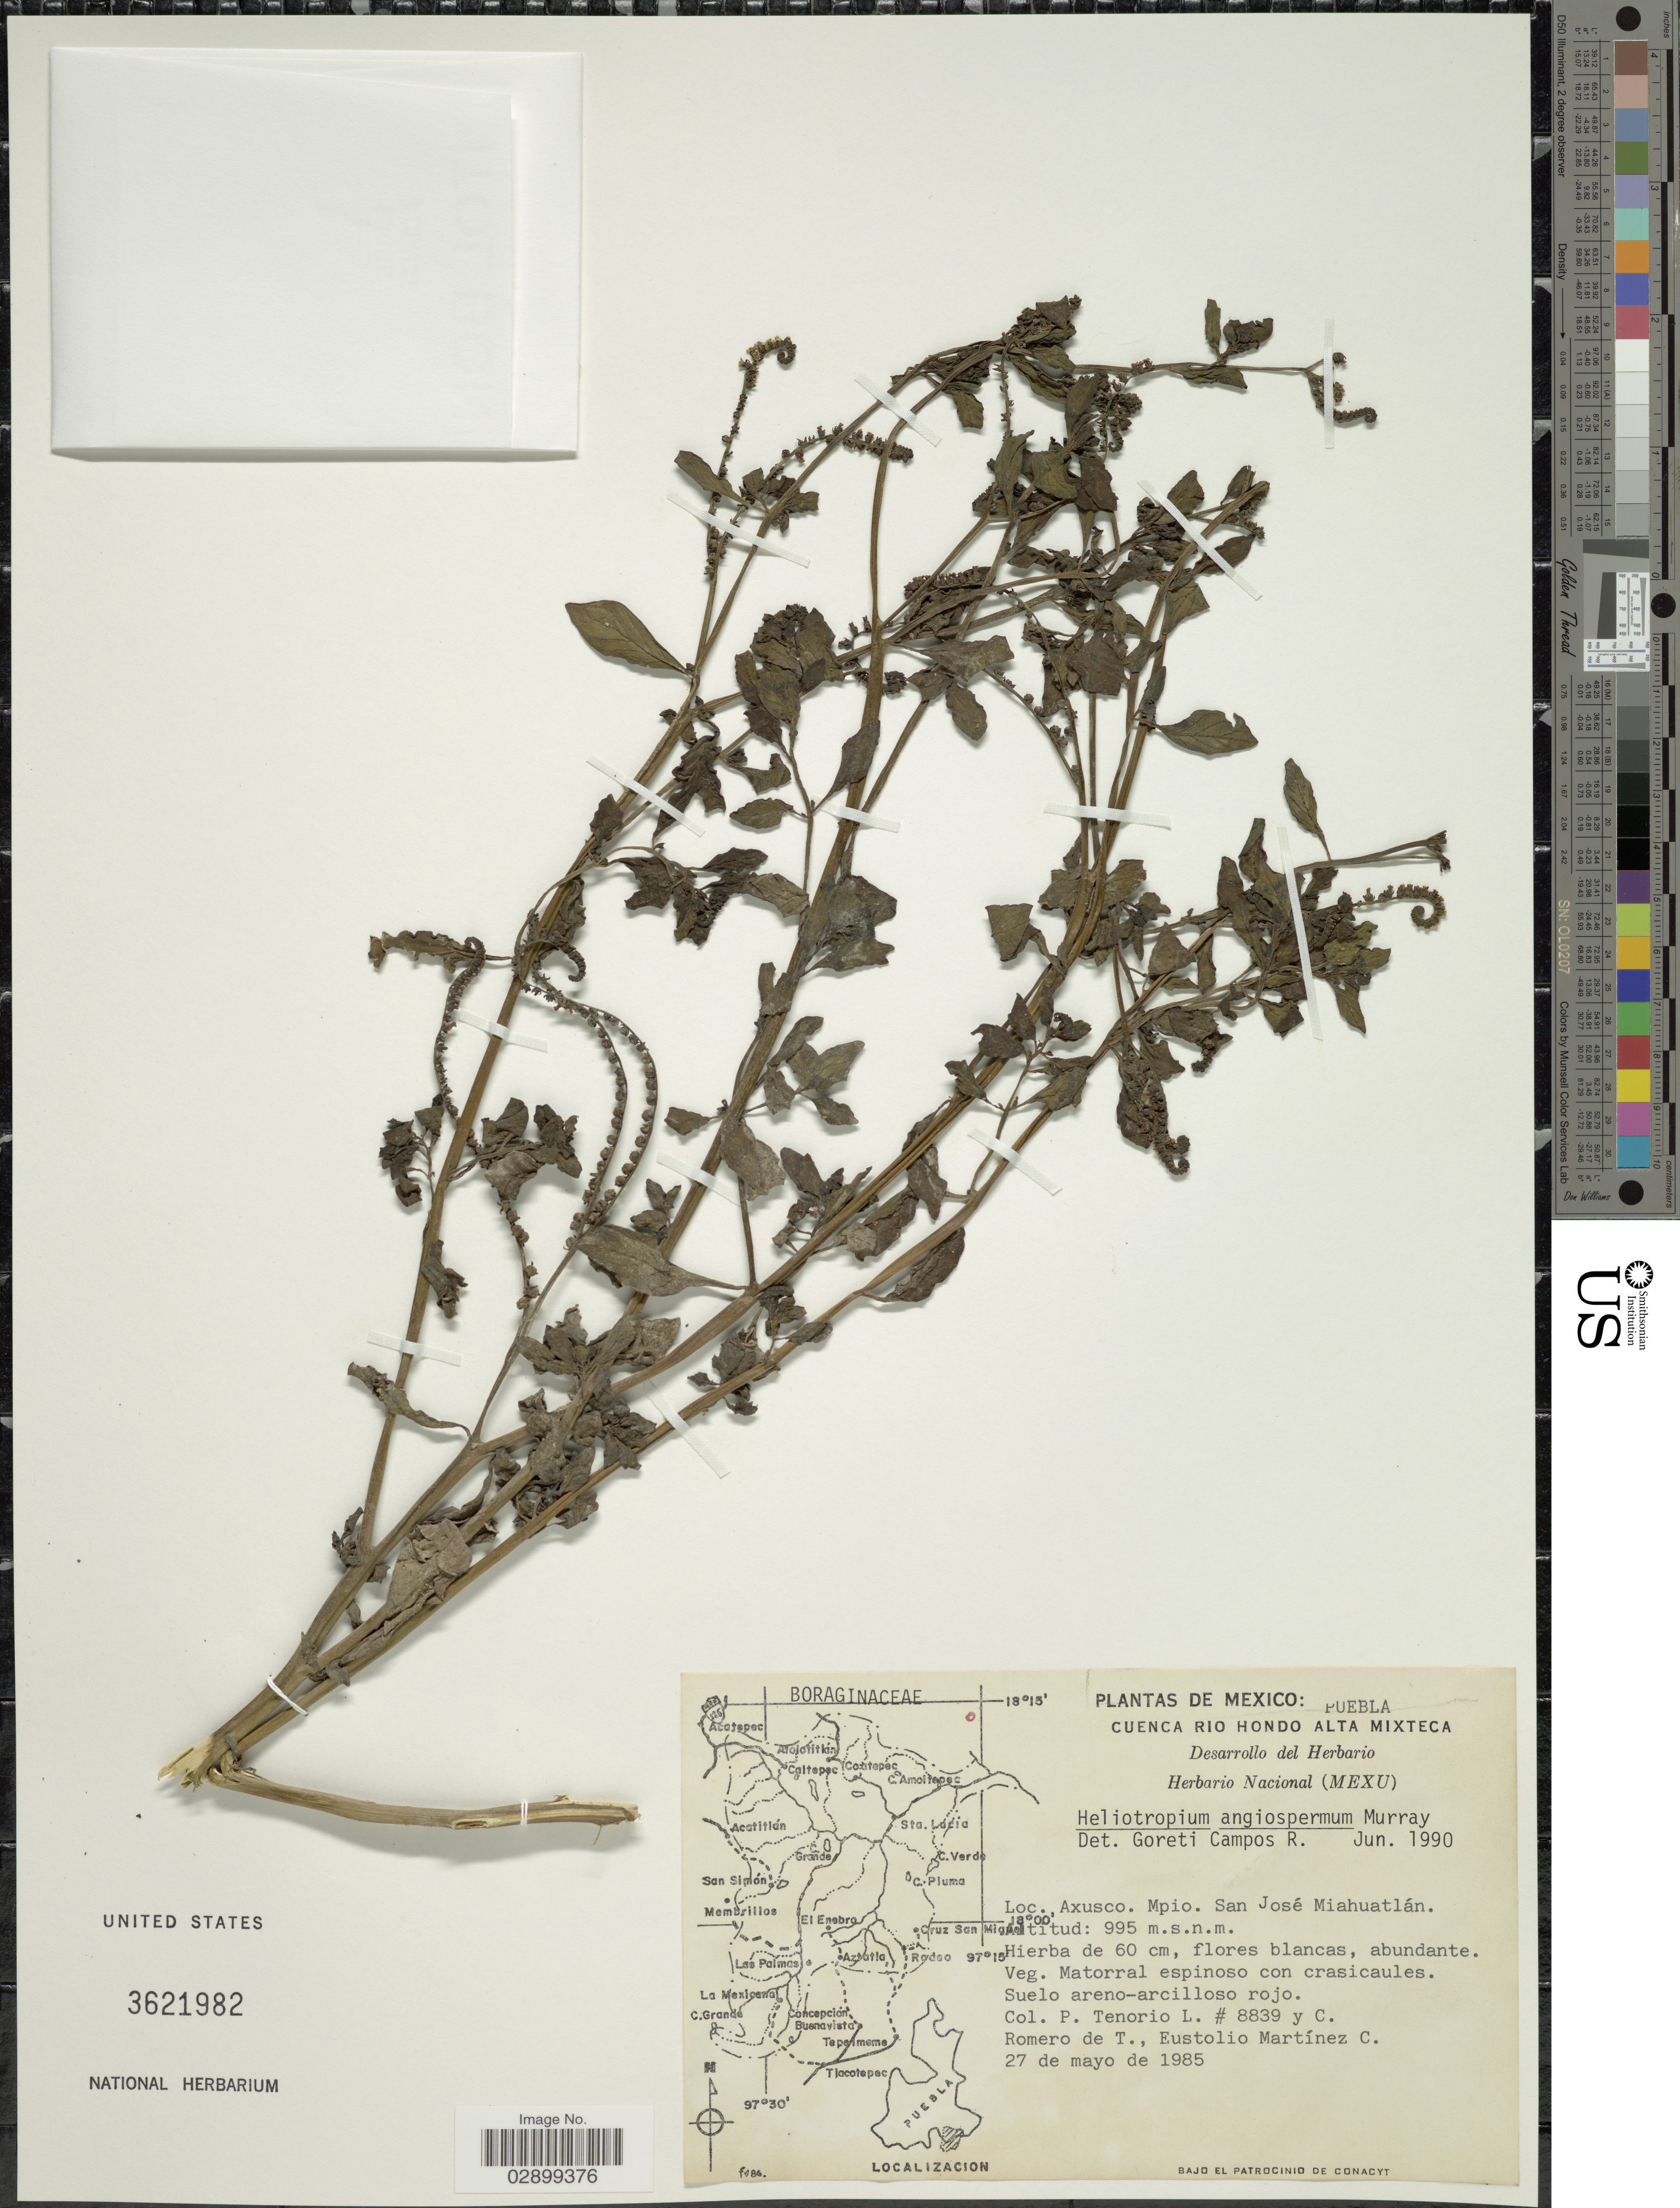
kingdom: Plantae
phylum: Tracheophyta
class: Magnoliopsida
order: Boraginales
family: Heliotropiaceae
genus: Heliotropium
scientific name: Heliotropium angiospermum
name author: Murray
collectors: P. Tenorio L., C. Romero de T. & E. Martinez C.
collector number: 8839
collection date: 1985-05-27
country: Mexico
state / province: Puebla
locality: Cuenca Rio Hondo Alta Mixteca. Axusco. Mpio. San José Miahuatlán.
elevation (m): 995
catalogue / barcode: US 3621982